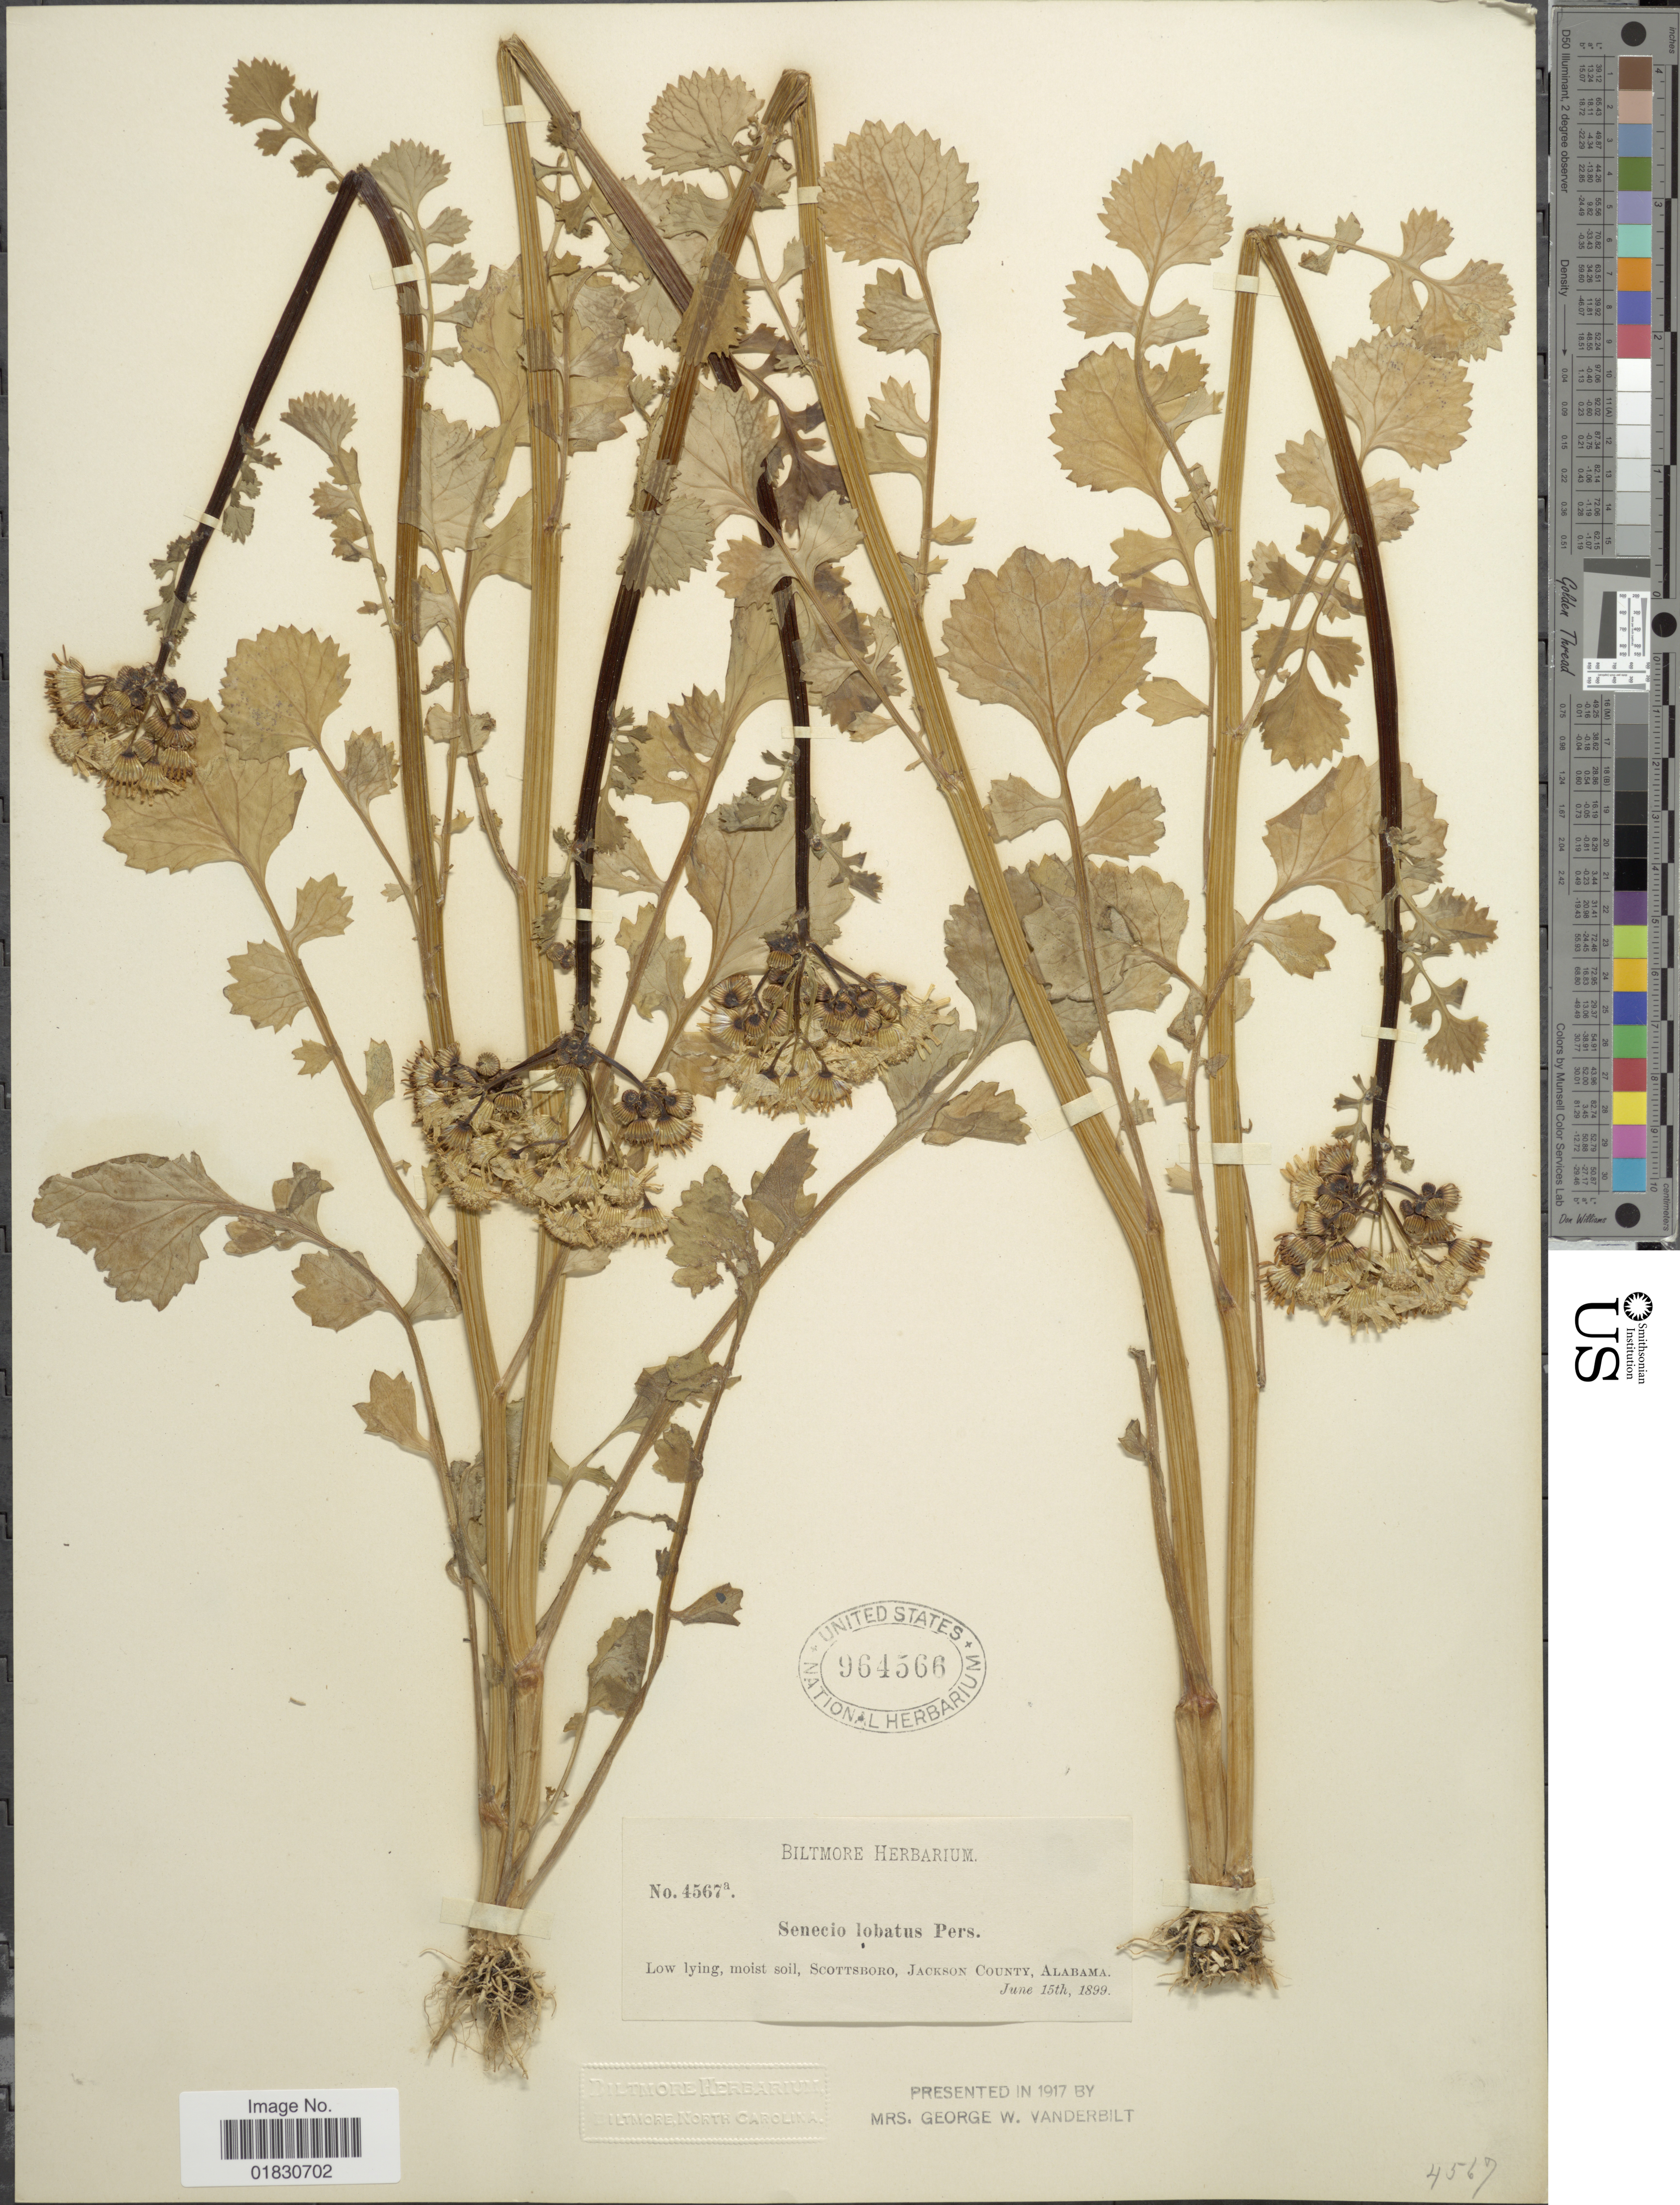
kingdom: Plantae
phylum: Tracheophyta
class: Magnoliopsida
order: Asterales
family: Asteraceae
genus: Packera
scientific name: Packera glabella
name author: (Poir.) C. Jeffrey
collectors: ex herb. Biltmore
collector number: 4567a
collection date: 1899-06-15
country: United States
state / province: Alabama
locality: Low lying, moist soil, Scottsboro, Jackson County, Alabama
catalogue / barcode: US 964566